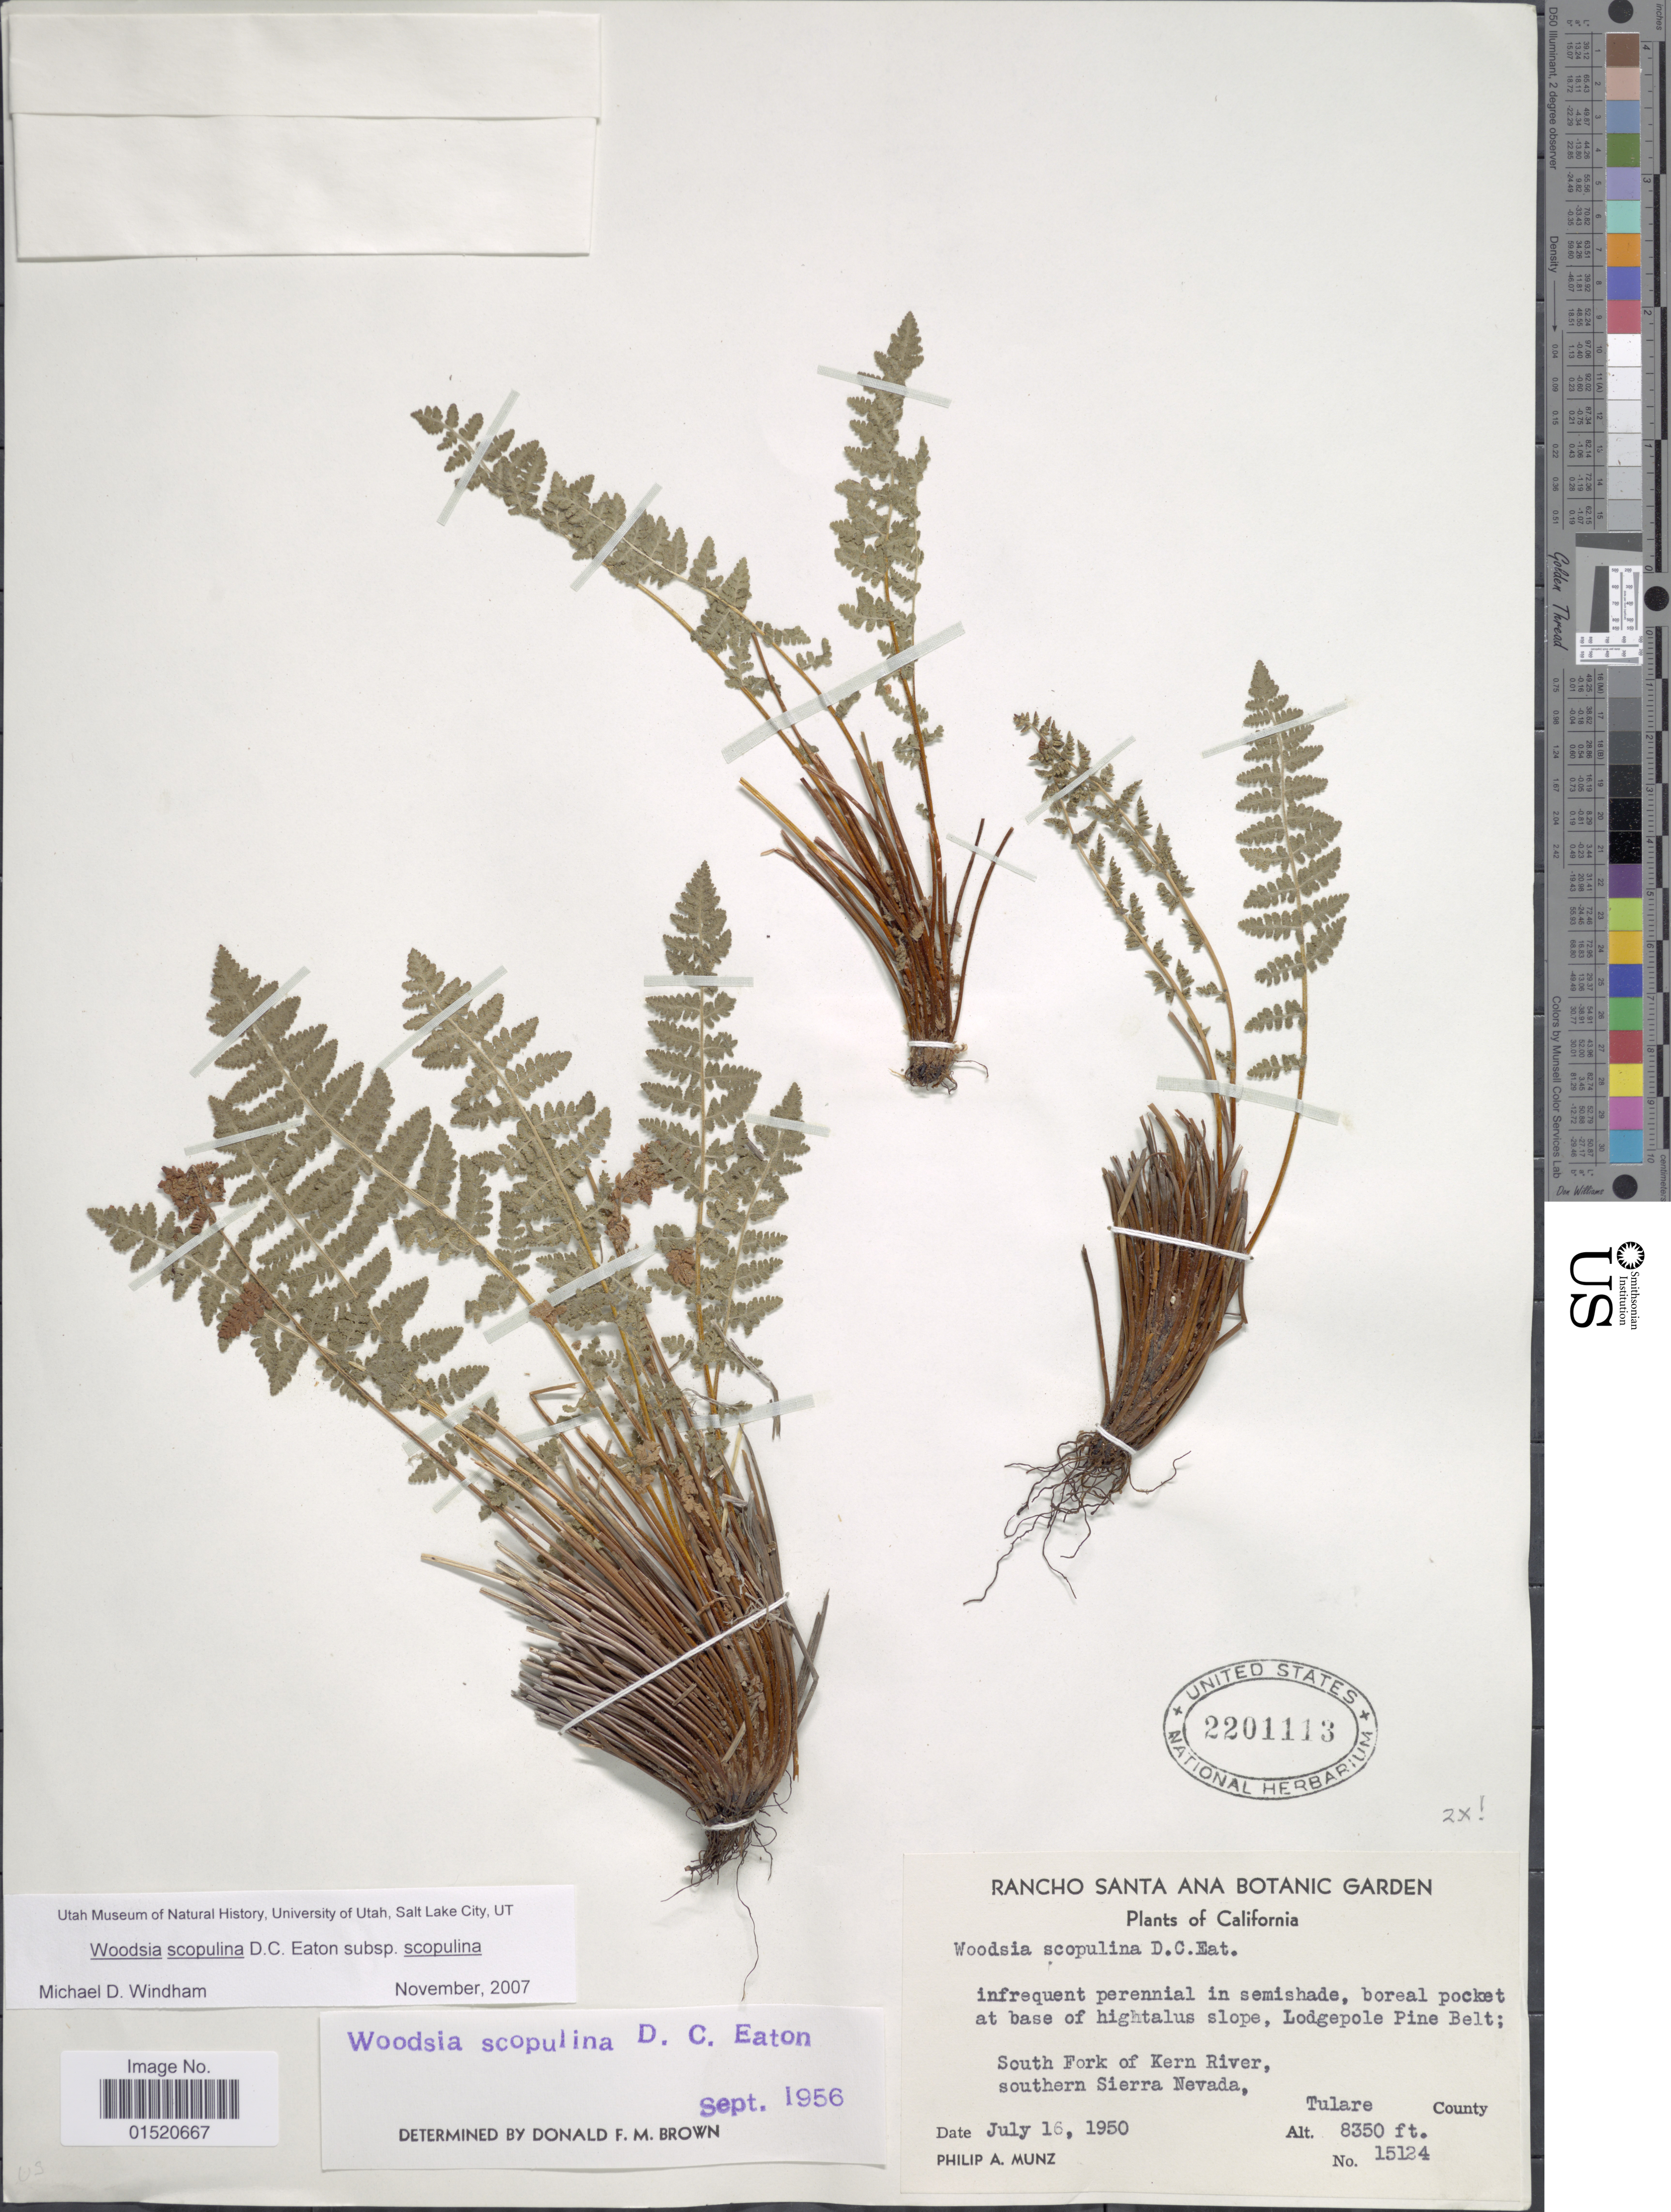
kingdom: Plantae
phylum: Tracheophyta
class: Polypodiopsida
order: Polypodiales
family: Woodsiaceae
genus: Woodsia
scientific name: Woodsia scopulina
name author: D.C. Eaton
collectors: P. A. Munz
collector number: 15124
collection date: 1950-07-16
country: United States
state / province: California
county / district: Tulare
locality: Boreal pocket at base of hightalus slope, Lodgepole Pine belt; South Fork of Kern River, southern Sierra Nevada, Tulare County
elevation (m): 2545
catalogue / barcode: US 2201113